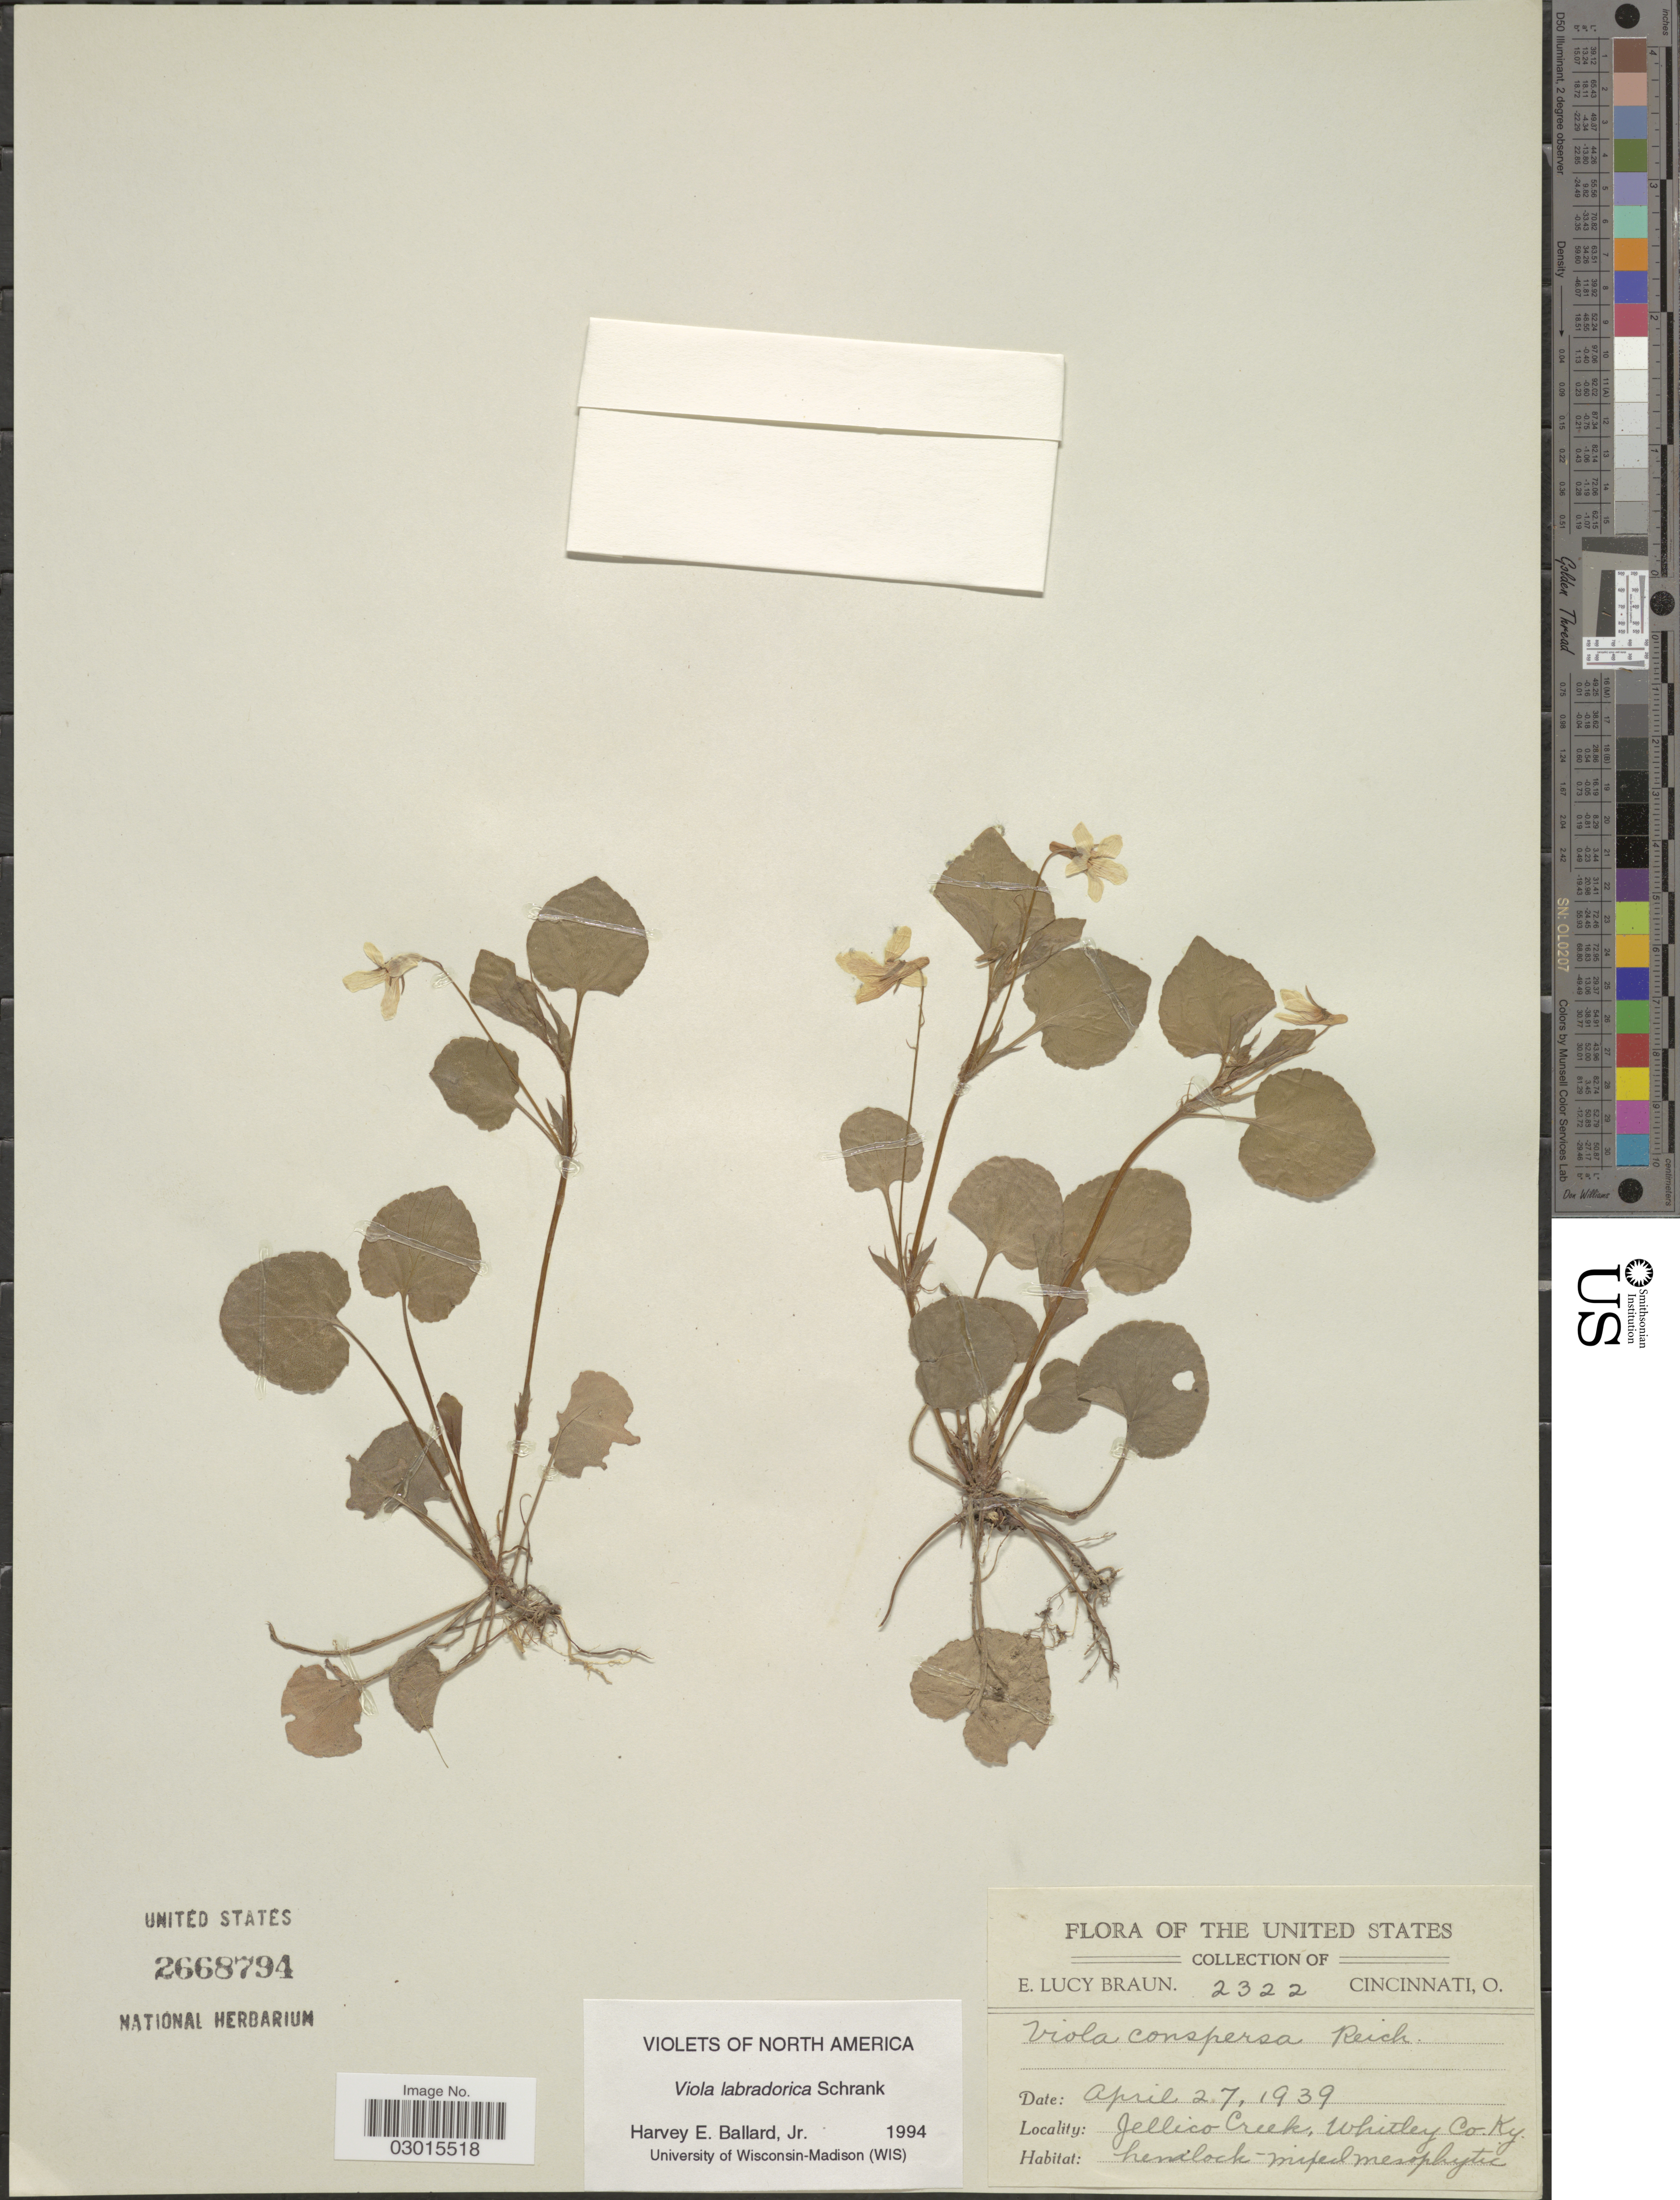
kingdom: Plantae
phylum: Tracheophyta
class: Magnoliopsida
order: Malpighiales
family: Violaceae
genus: Viola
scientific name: Viola labradorica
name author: Schrank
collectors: E. L. Braun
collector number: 2322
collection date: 1939-04-27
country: United States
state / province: Kentucky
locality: Jellico Creek, Whitley Co. Ky.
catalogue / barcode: US 2668794